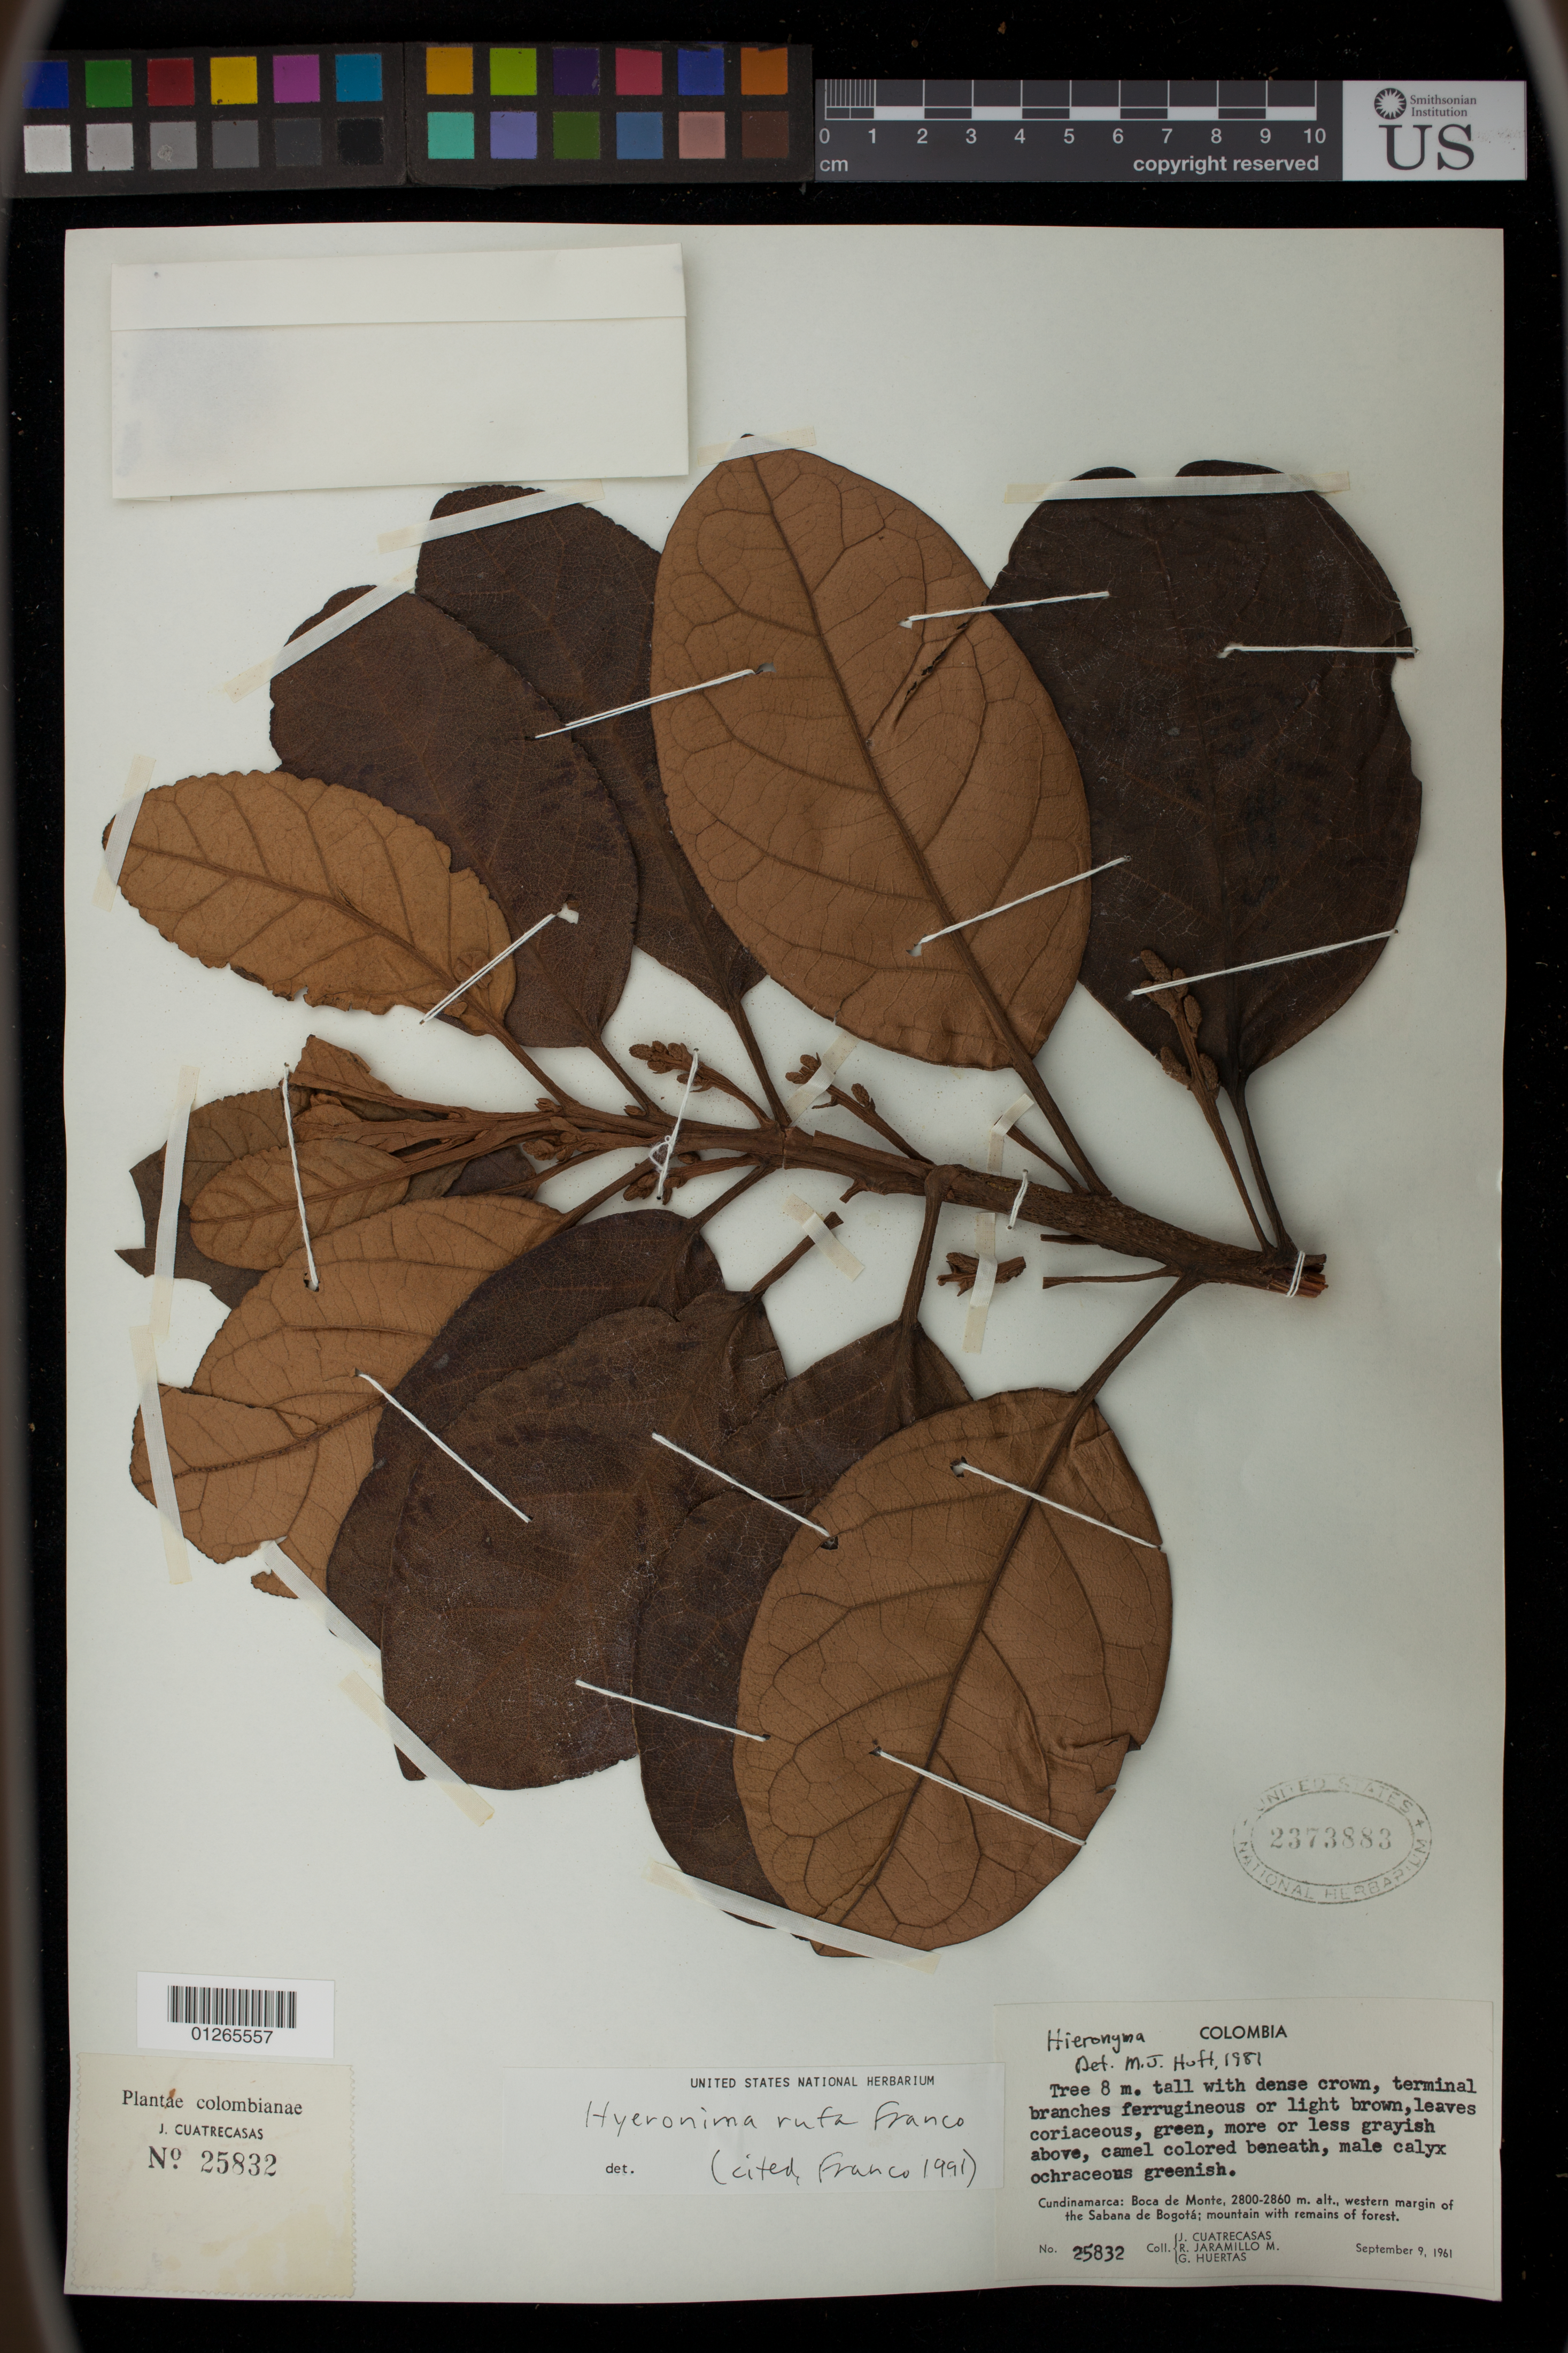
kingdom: Plantae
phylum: Tracheophyta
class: Magnoliopsida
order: Malpighiales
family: Phyllanthaceae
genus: Hieronyma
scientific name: Hieronyma rufa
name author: P. Franco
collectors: J. Cuatrecasas, R. Jaramillo M. & G. Huertas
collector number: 25832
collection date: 1961-09-09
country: Colombia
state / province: Cundinamarca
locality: East of Quimiri Bridge, near La Merced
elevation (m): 2800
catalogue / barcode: US 2373883